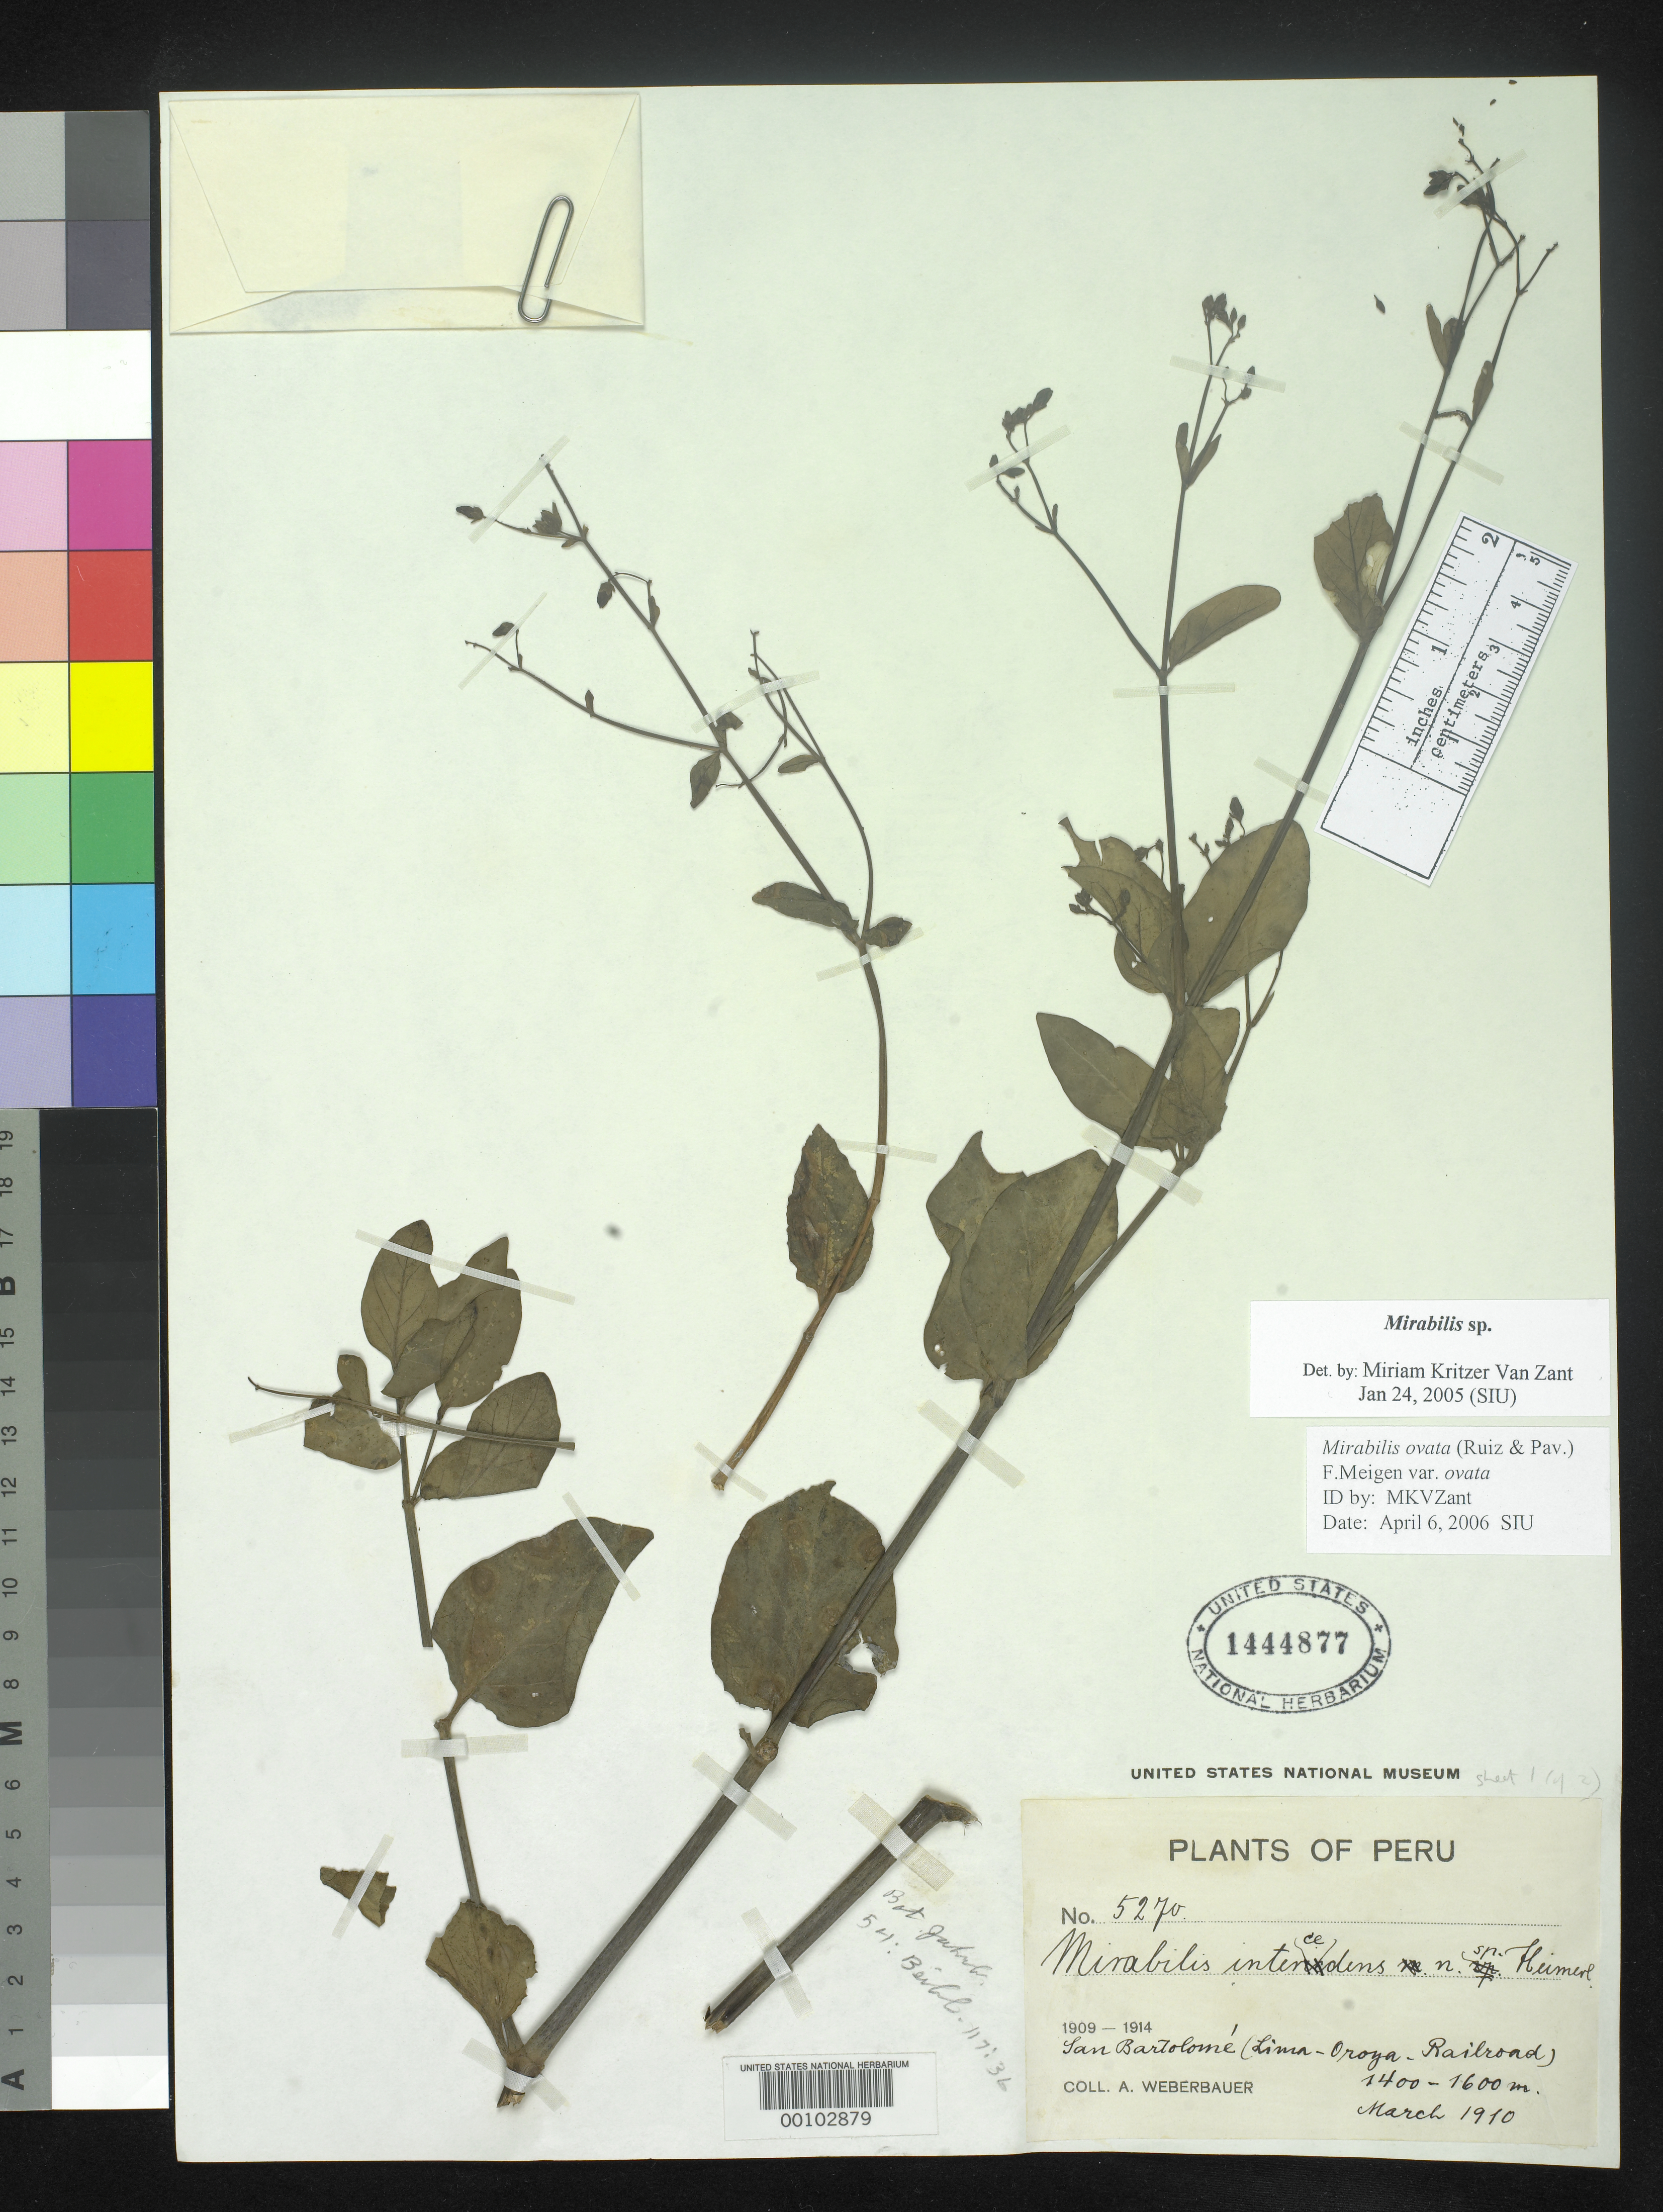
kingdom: Plantae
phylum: Tracheophyta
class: Magnoliopsida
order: Caryophyllales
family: Nyctaginaceae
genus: Mirabilis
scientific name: Mirabilis intercedens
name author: Heimerl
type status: Isotype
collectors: A. Weberbauer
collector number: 5270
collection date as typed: Mar 1910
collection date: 1910-03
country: Peru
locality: San Bartolome, Lima-Oroya Railroad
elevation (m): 1400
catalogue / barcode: US 1444877